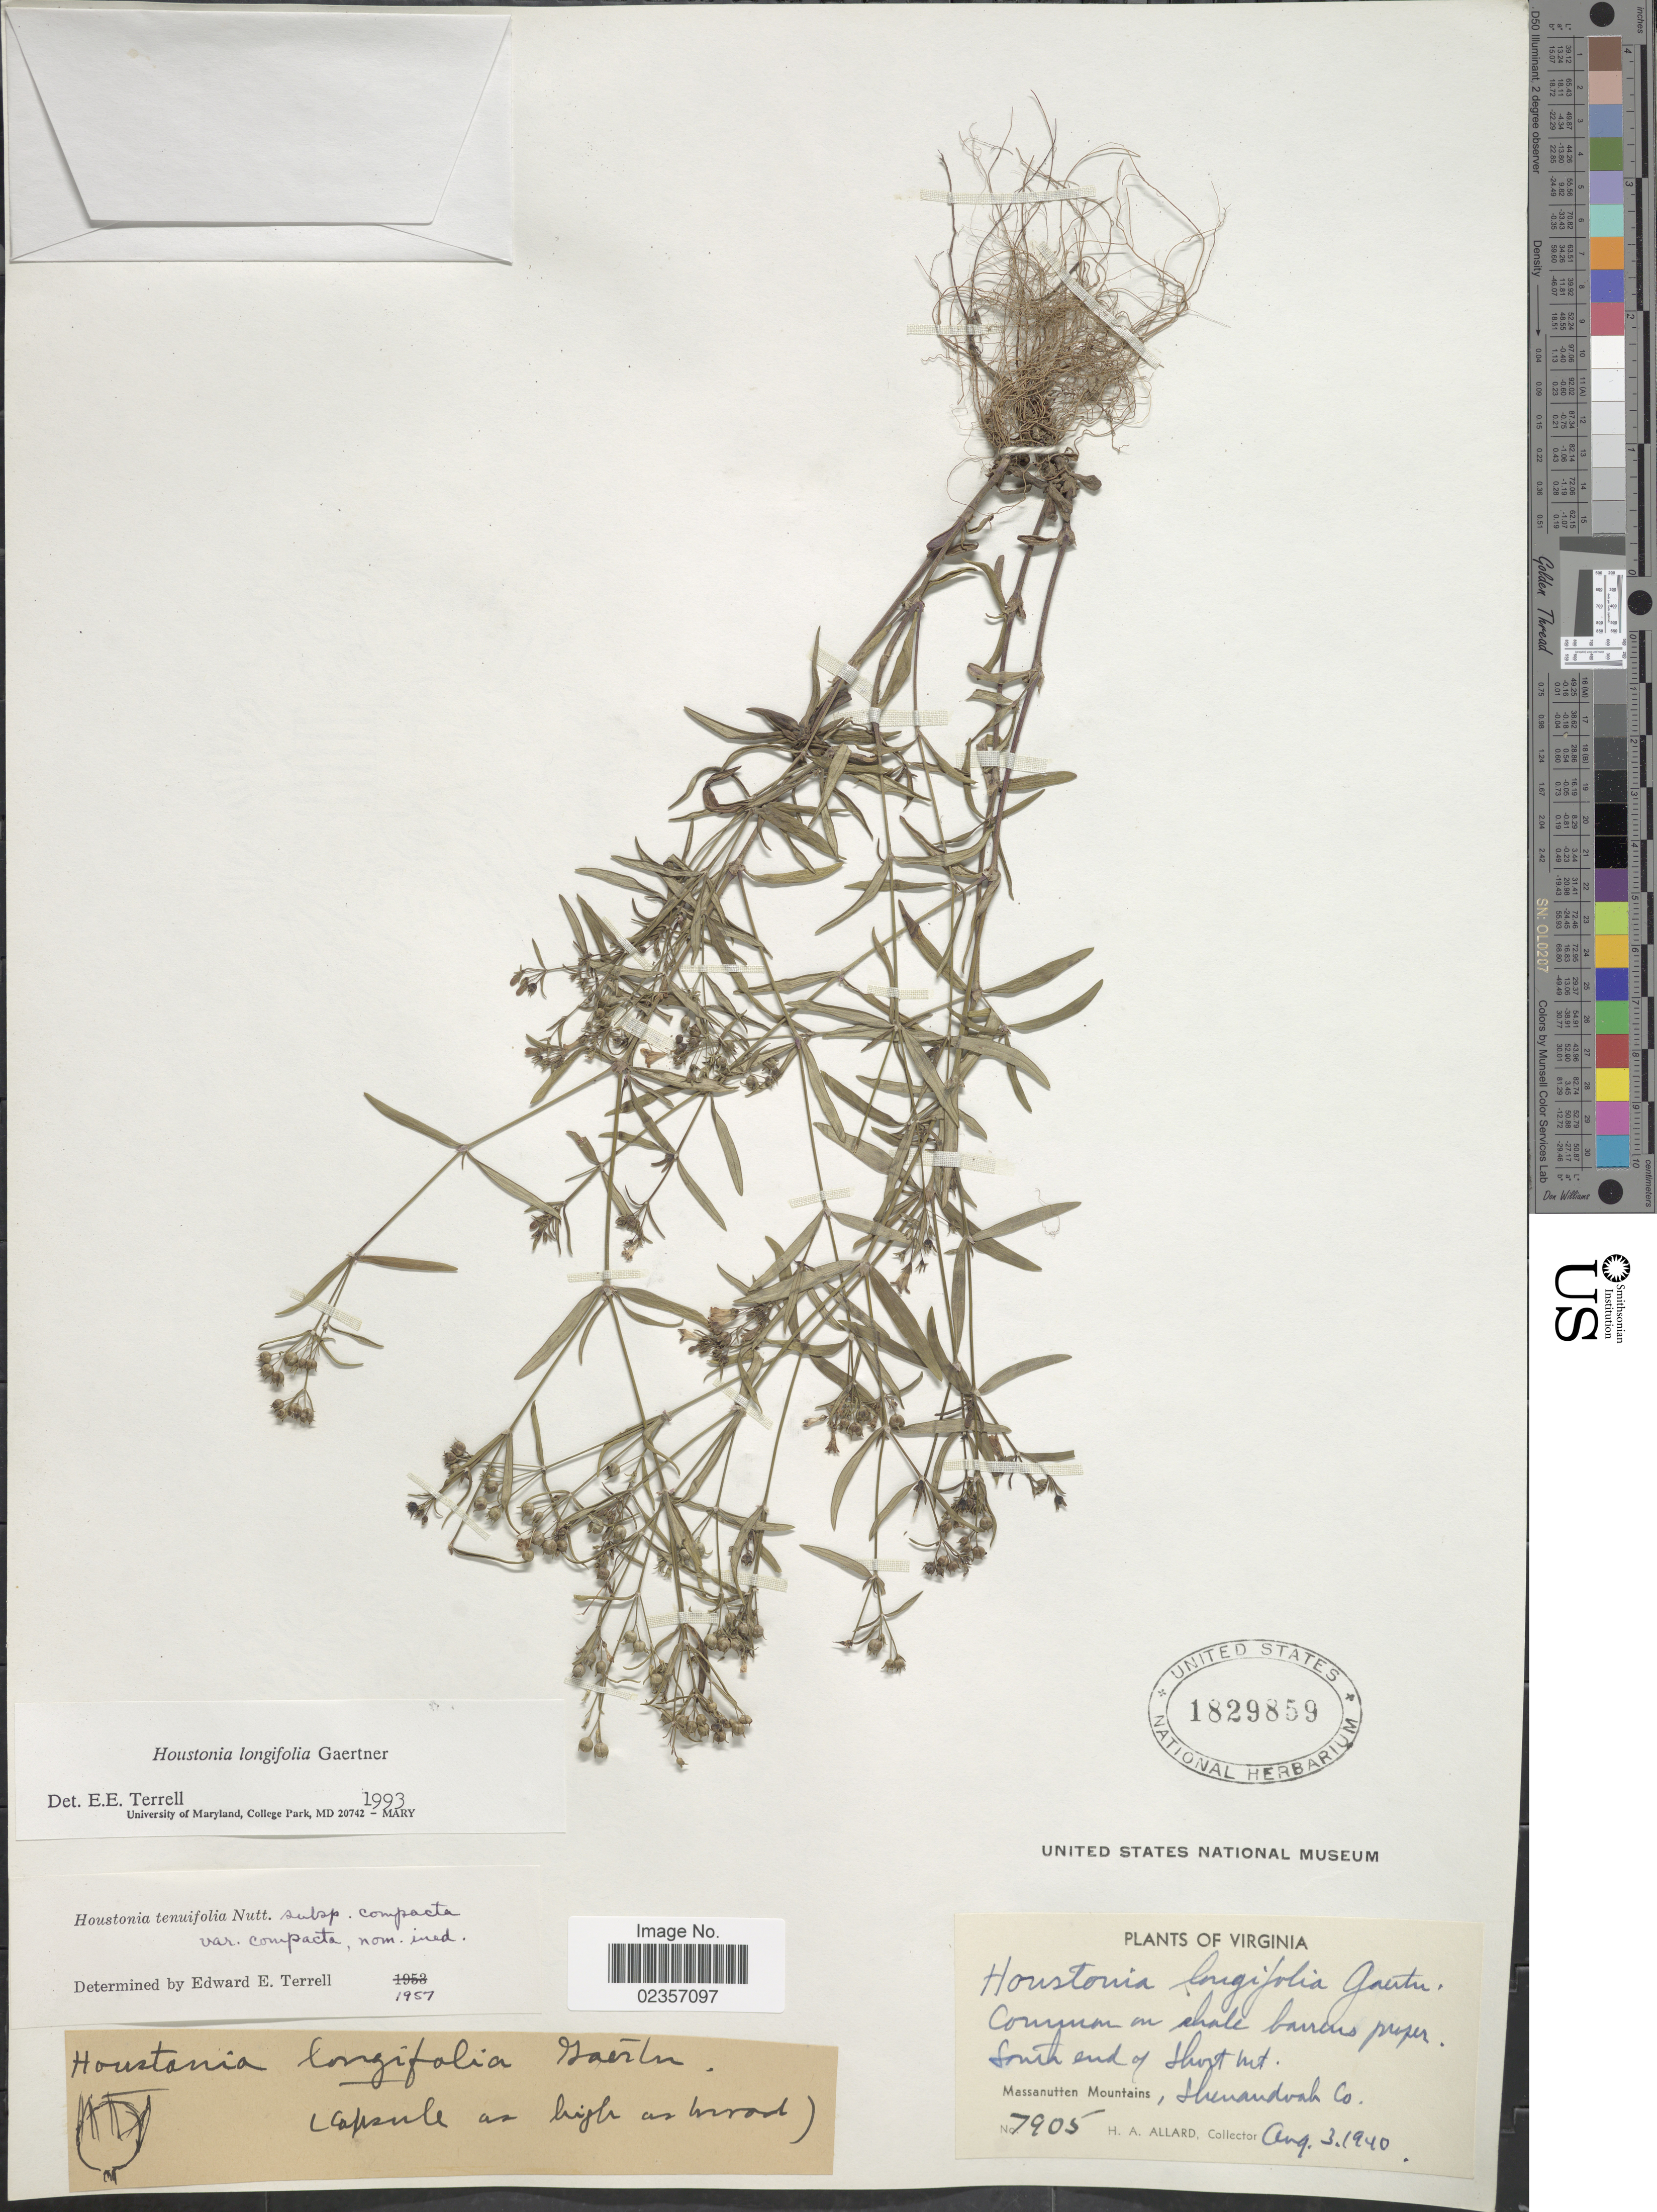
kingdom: Plantae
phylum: Tracheophyta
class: Magnoliopsida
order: Gentianales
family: Rubiaceae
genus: Houstonia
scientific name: Houstonia longifolia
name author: Gaertn.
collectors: H. A. Allard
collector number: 7905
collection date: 1940-08-03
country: United States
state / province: Virginia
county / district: Shenandoah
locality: Common on shale barrans proper. South end of Short Mt. Massanutten Mountains,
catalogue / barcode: US 1829859